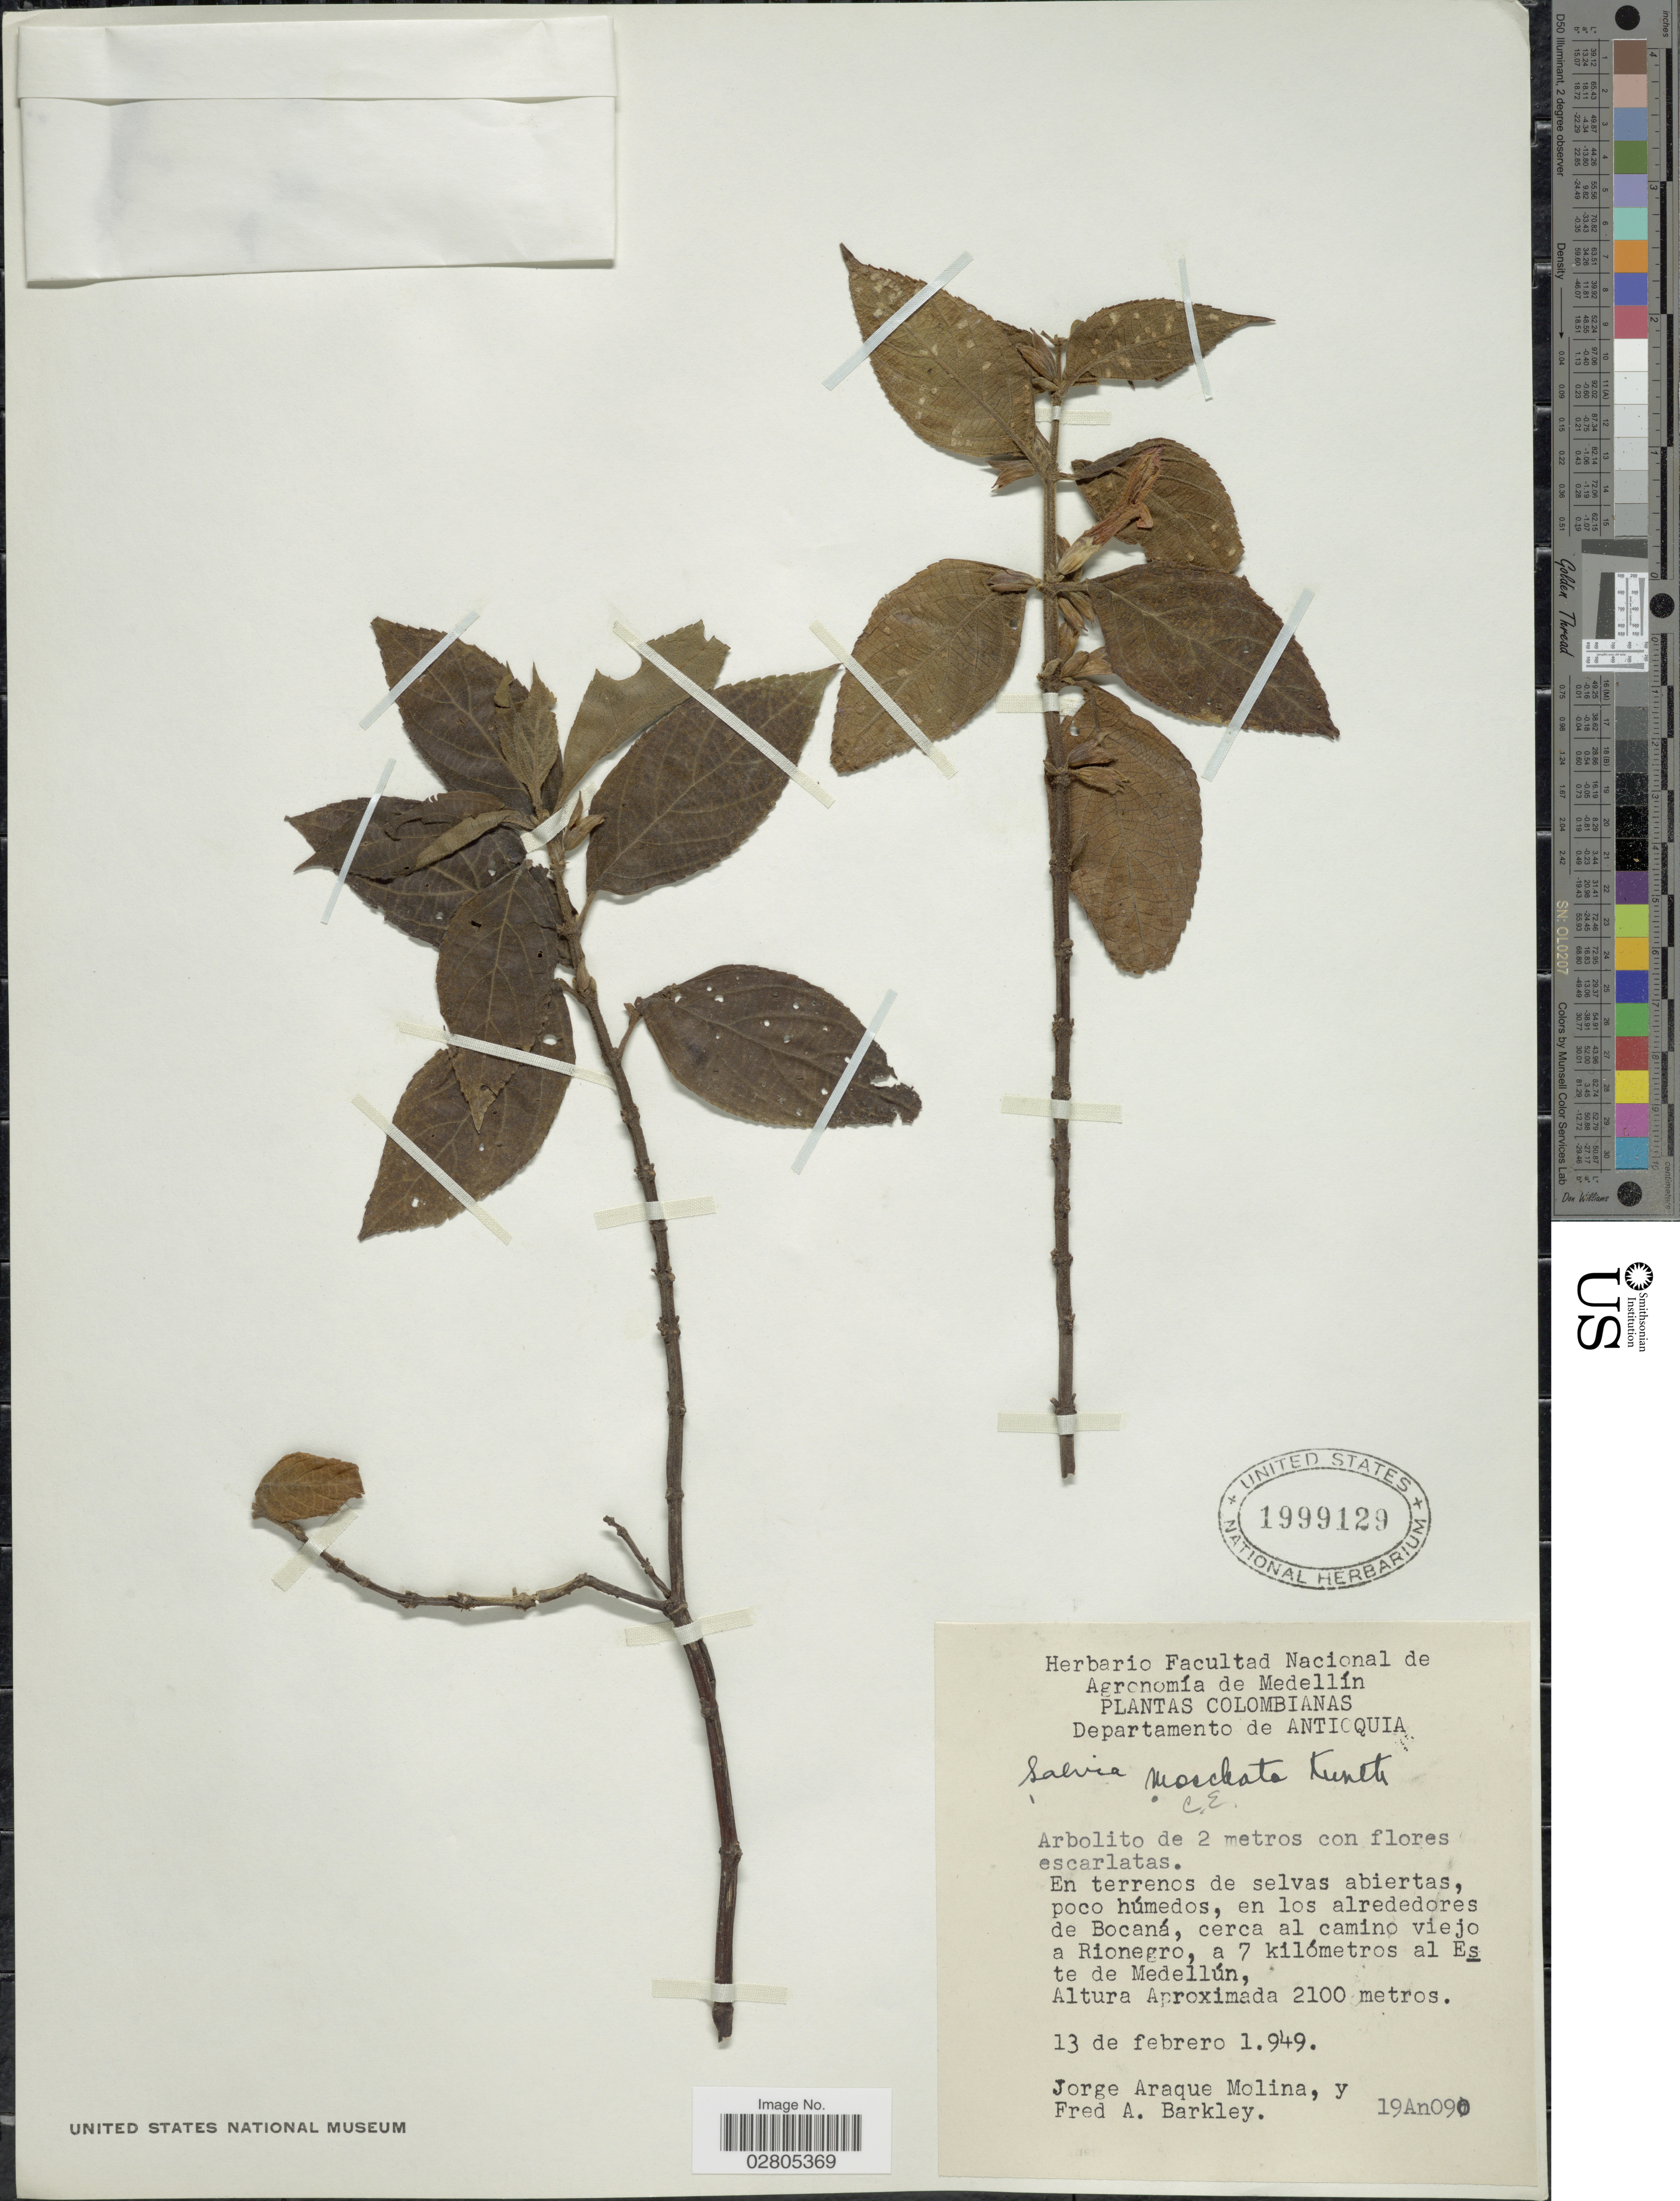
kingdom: Plantae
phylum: Tracheophyta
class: Magnoliopsida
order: Lamiales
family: Lamiaceae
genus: Salvia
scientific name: Salvia tortuosa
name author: Kunth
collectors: J. A. Molina & F. A. Barkley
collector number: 19An090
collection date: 1949-02-13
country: Colombia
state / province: Antioquia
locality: Departamento de Antioquia. En los alrededores de Bocaná, cerca al camino viejo a Rionegro, a 7 kilómetros al Este de Medellún.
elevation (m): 2100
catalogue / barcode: US 1999129